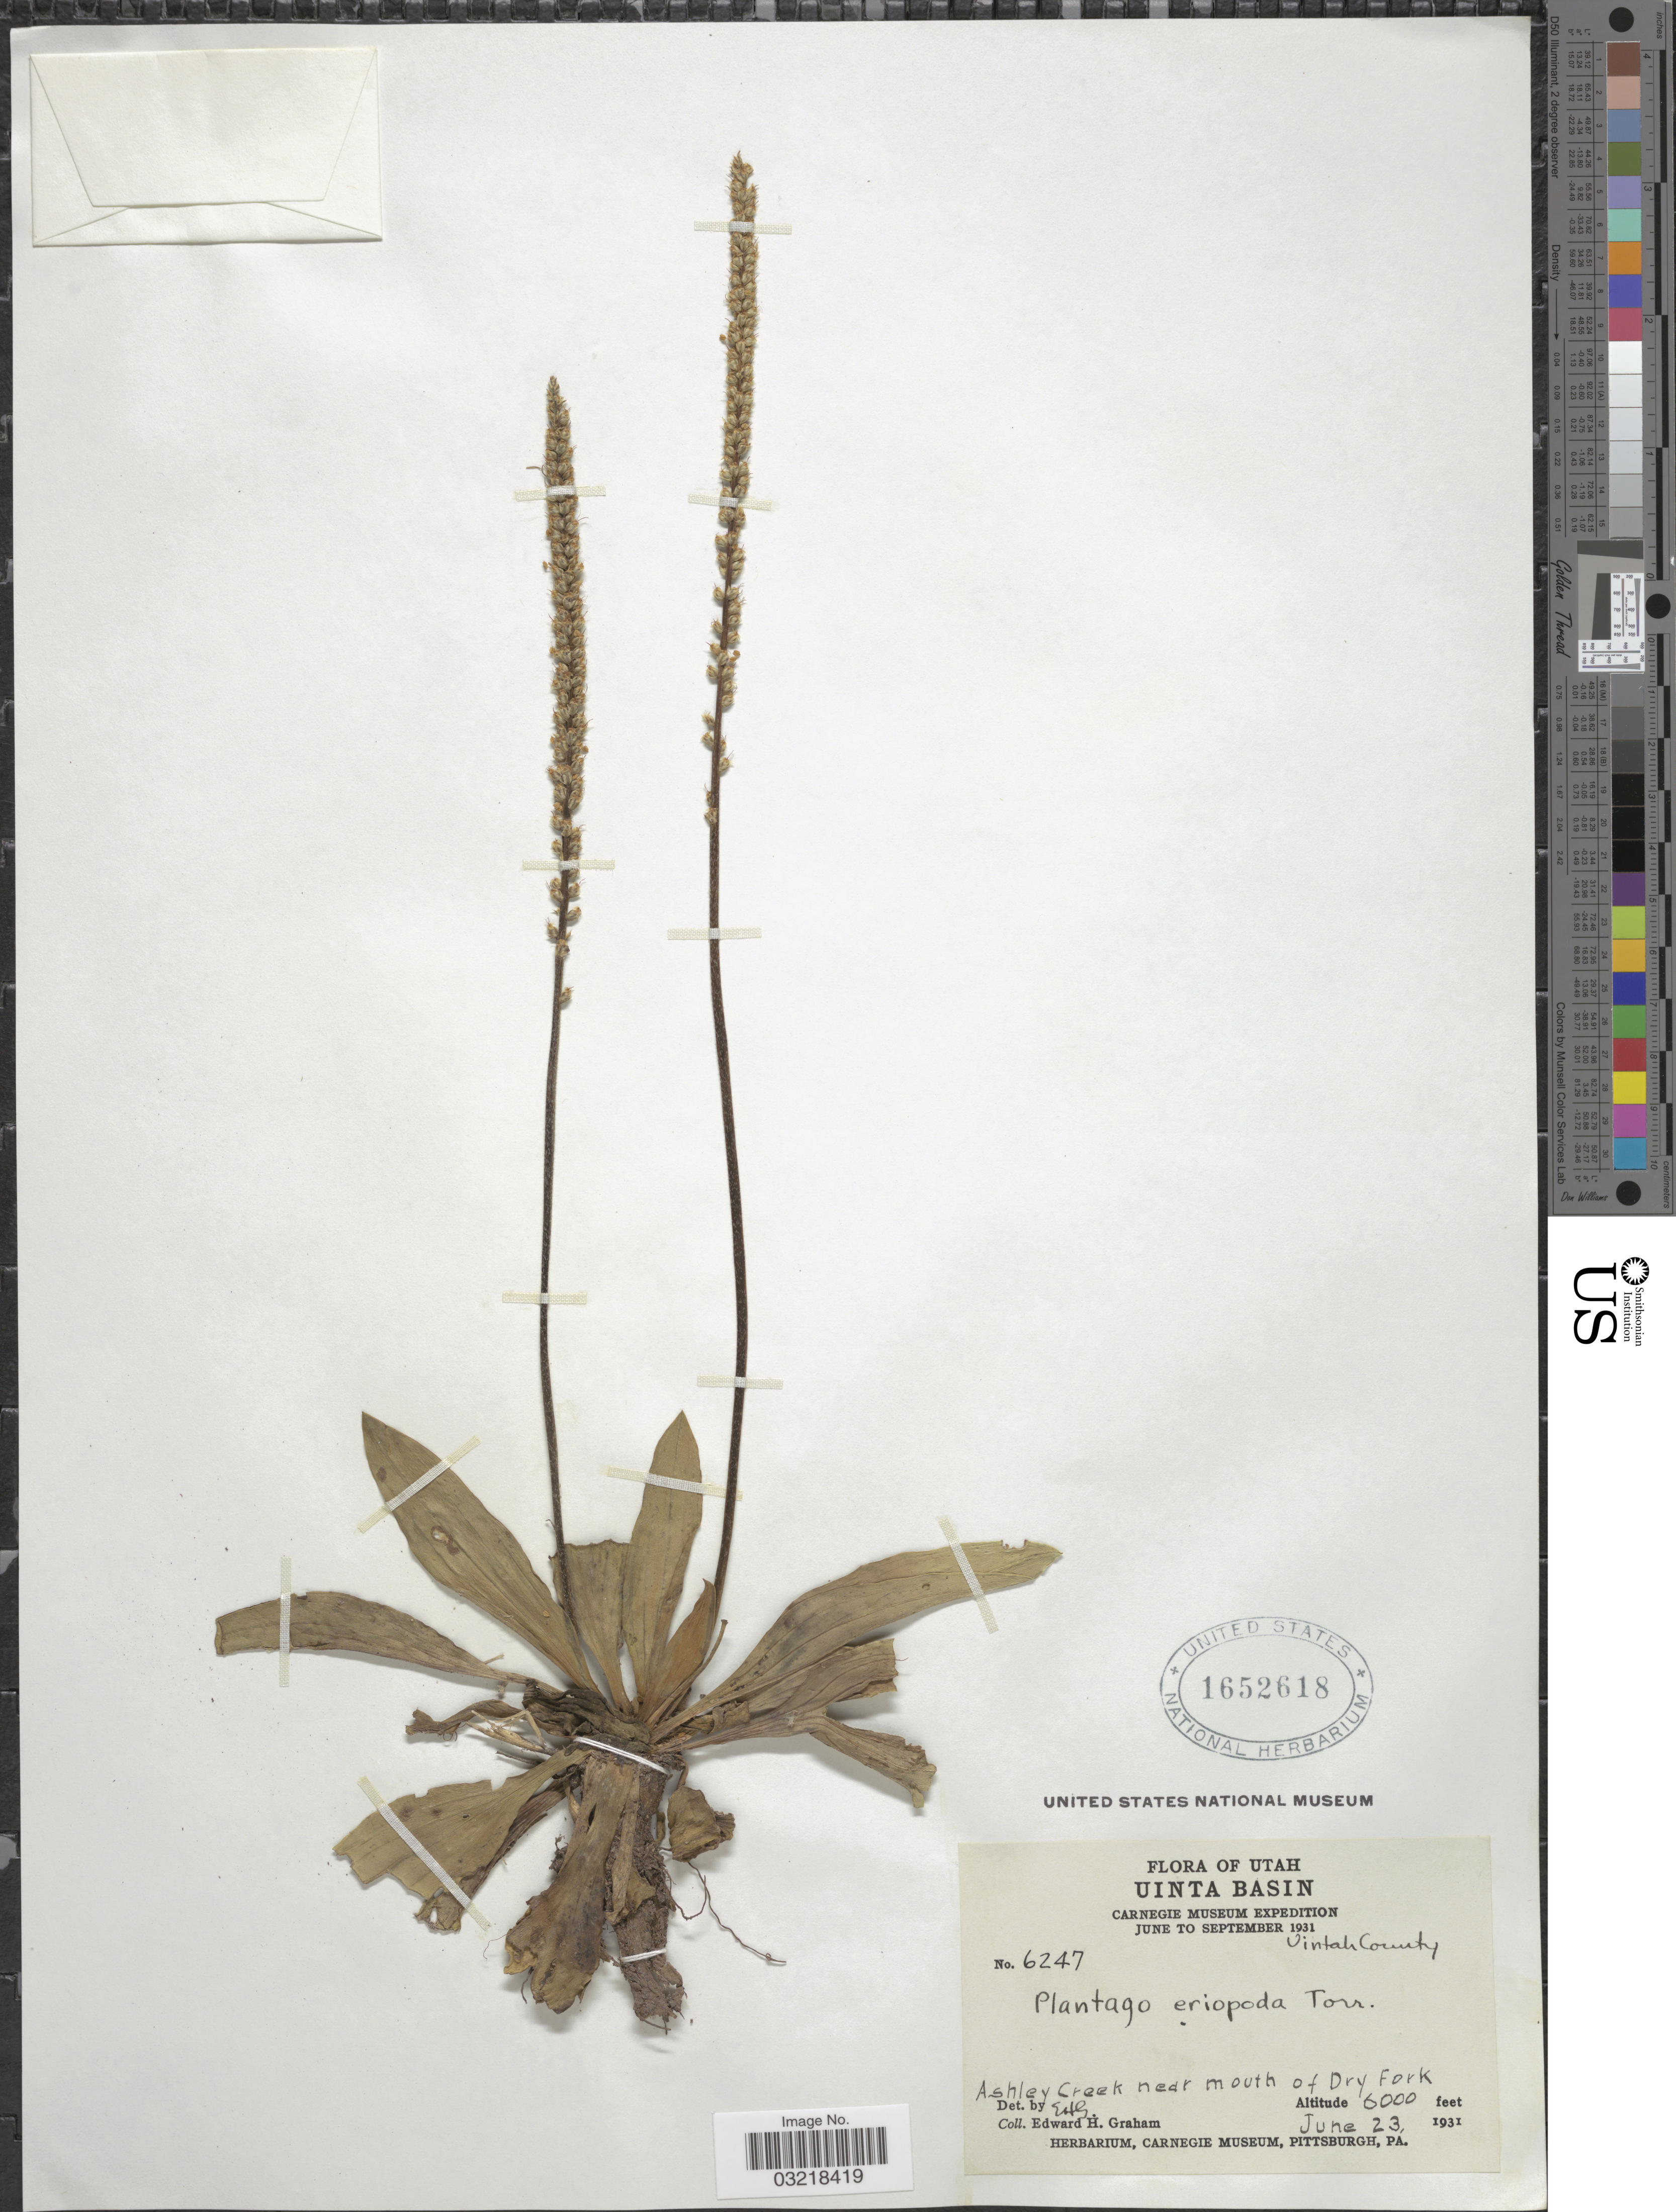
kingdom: Plantae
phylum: Tracheophyta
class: Magnoliopsida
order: Lamiales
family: Plantaginaceae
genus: Plantago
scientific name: Plantago eriopoda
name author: Torr.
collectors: E. H. Graham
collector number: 6247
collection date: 1931-06-23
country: United States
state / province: Utah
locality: Uinta Basin. Uintah County. Ashley Creek near mouth of Dry Fork.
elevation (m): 1829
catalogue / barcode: US 1652618